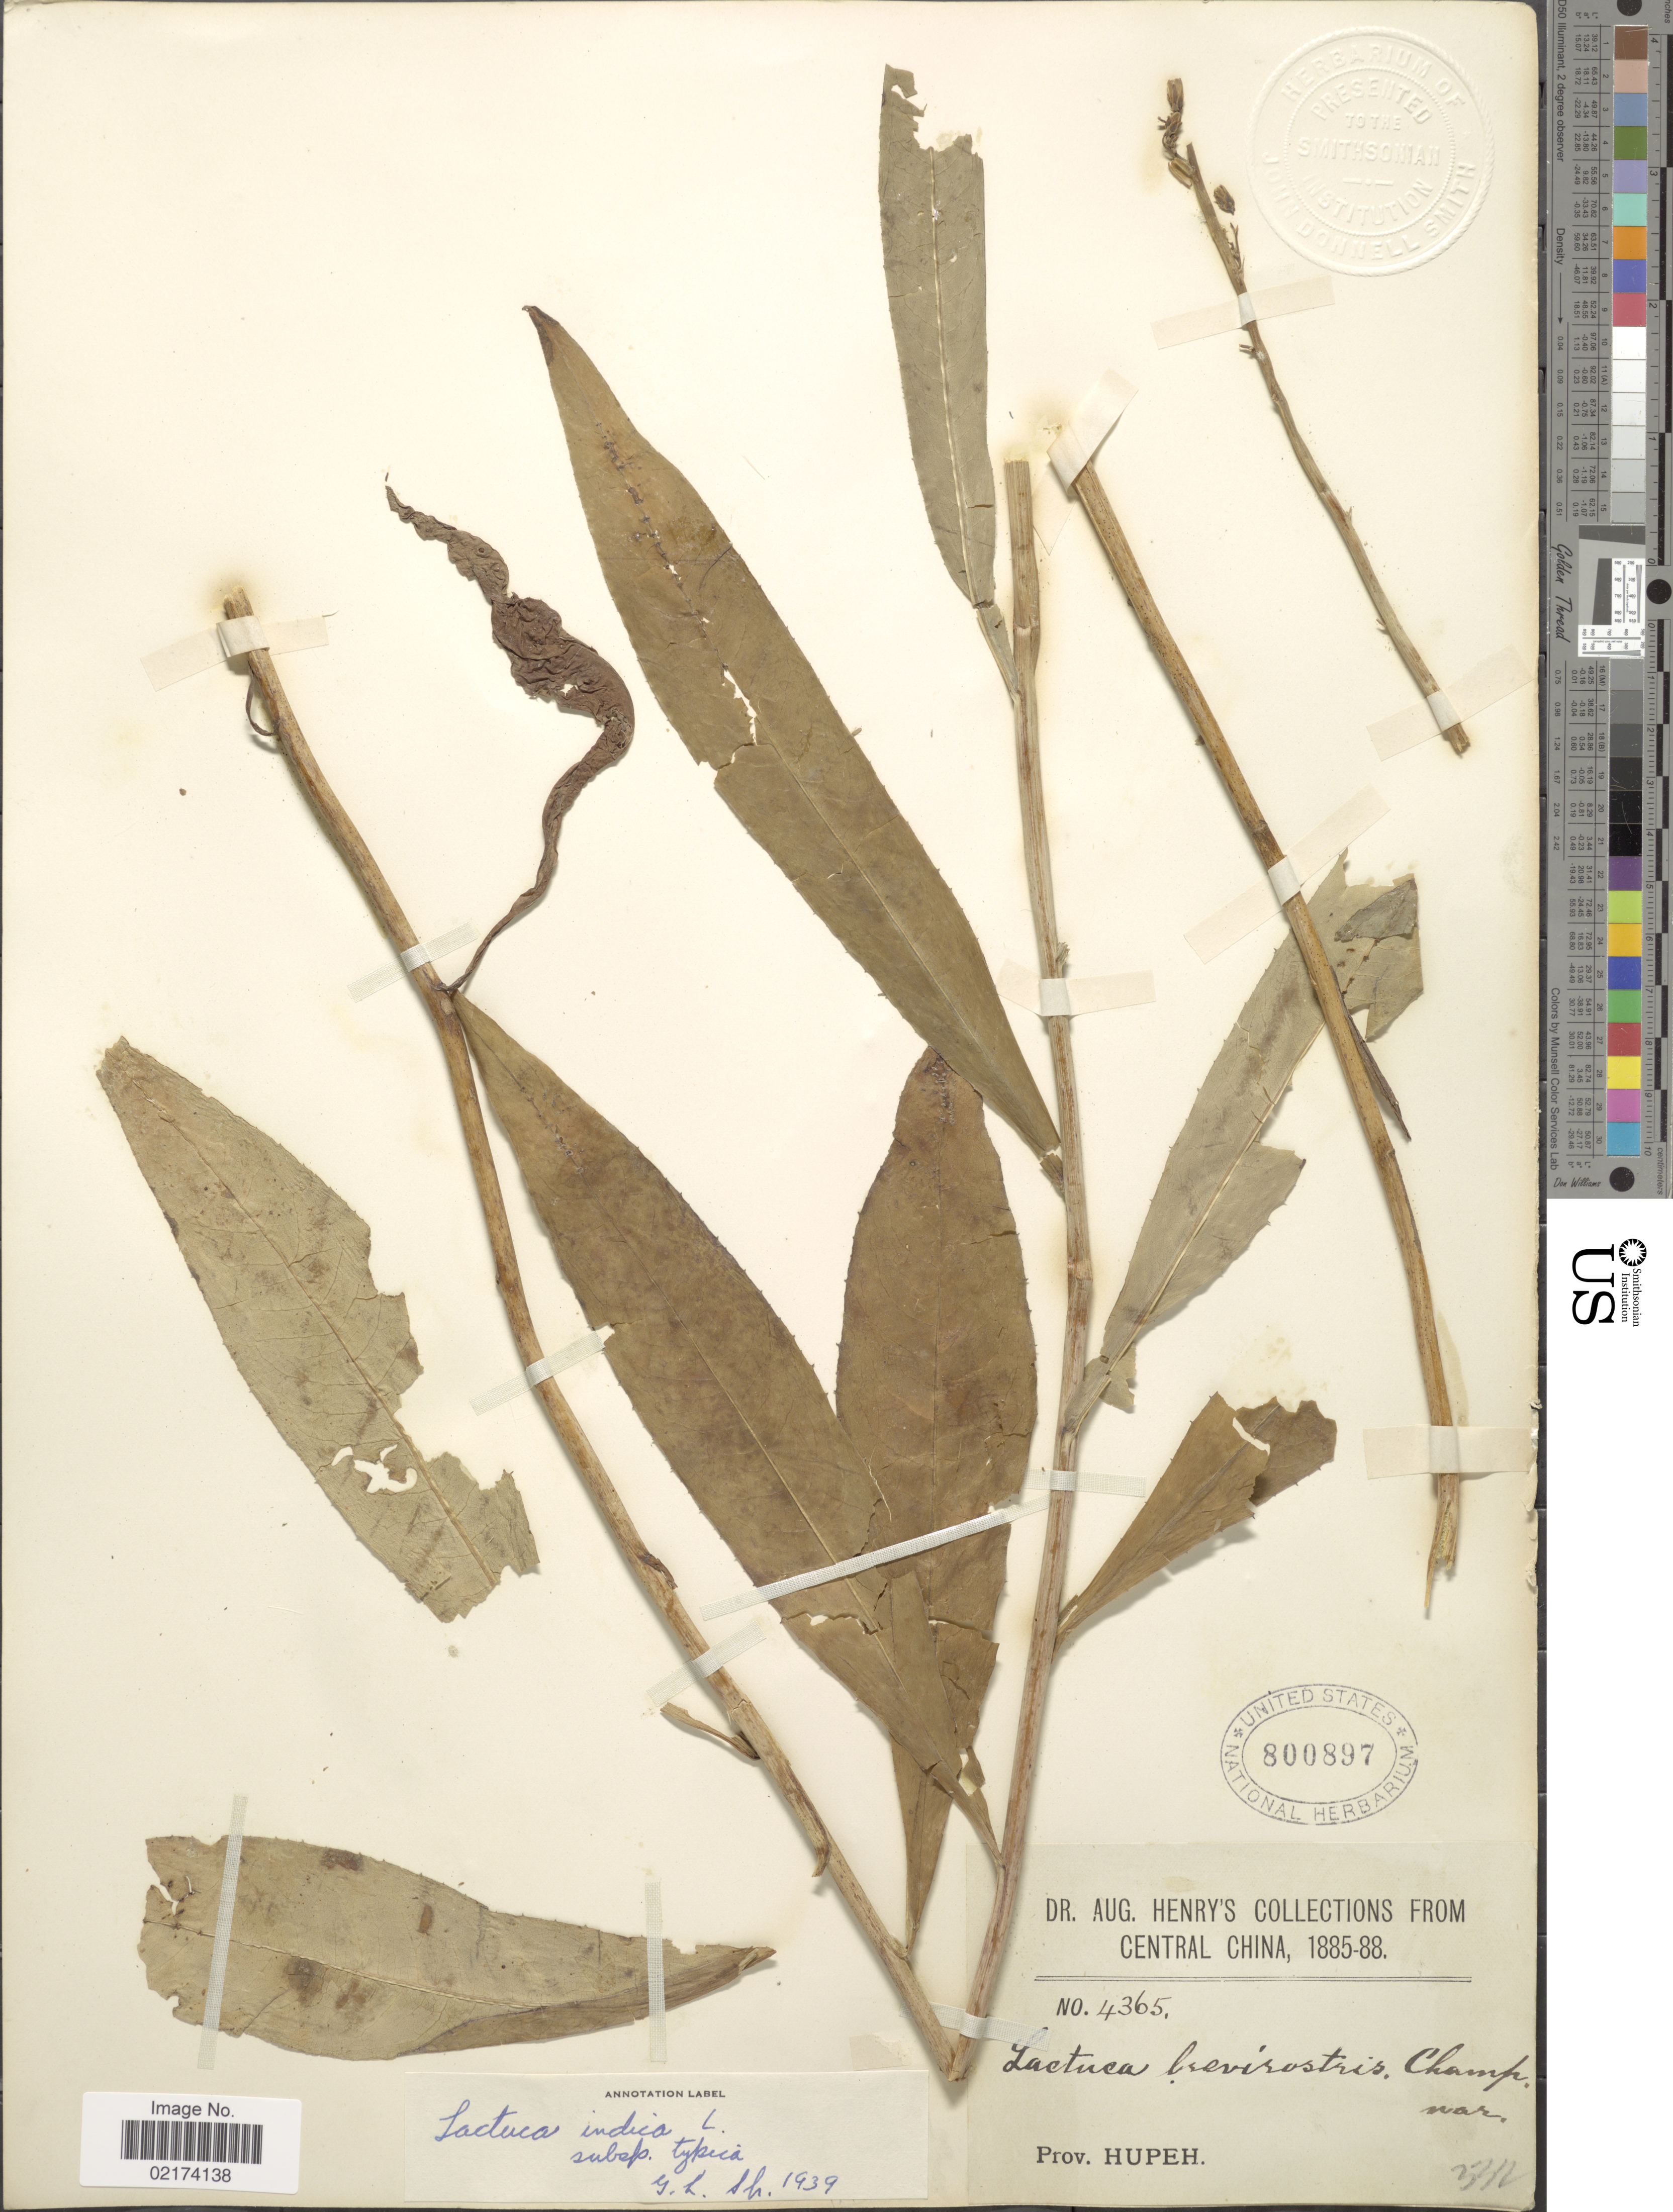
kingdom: Plantae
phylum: Tracheophyta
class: Magnoliopsida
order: Asterales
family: Asteraceae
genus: Lactuca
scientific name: Lactuca indica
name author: L.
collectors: A. Henry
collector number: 4365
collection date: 1885/1888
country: China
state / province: Hubei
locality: Central China, Prov. Hupeh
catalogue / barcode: US 800897